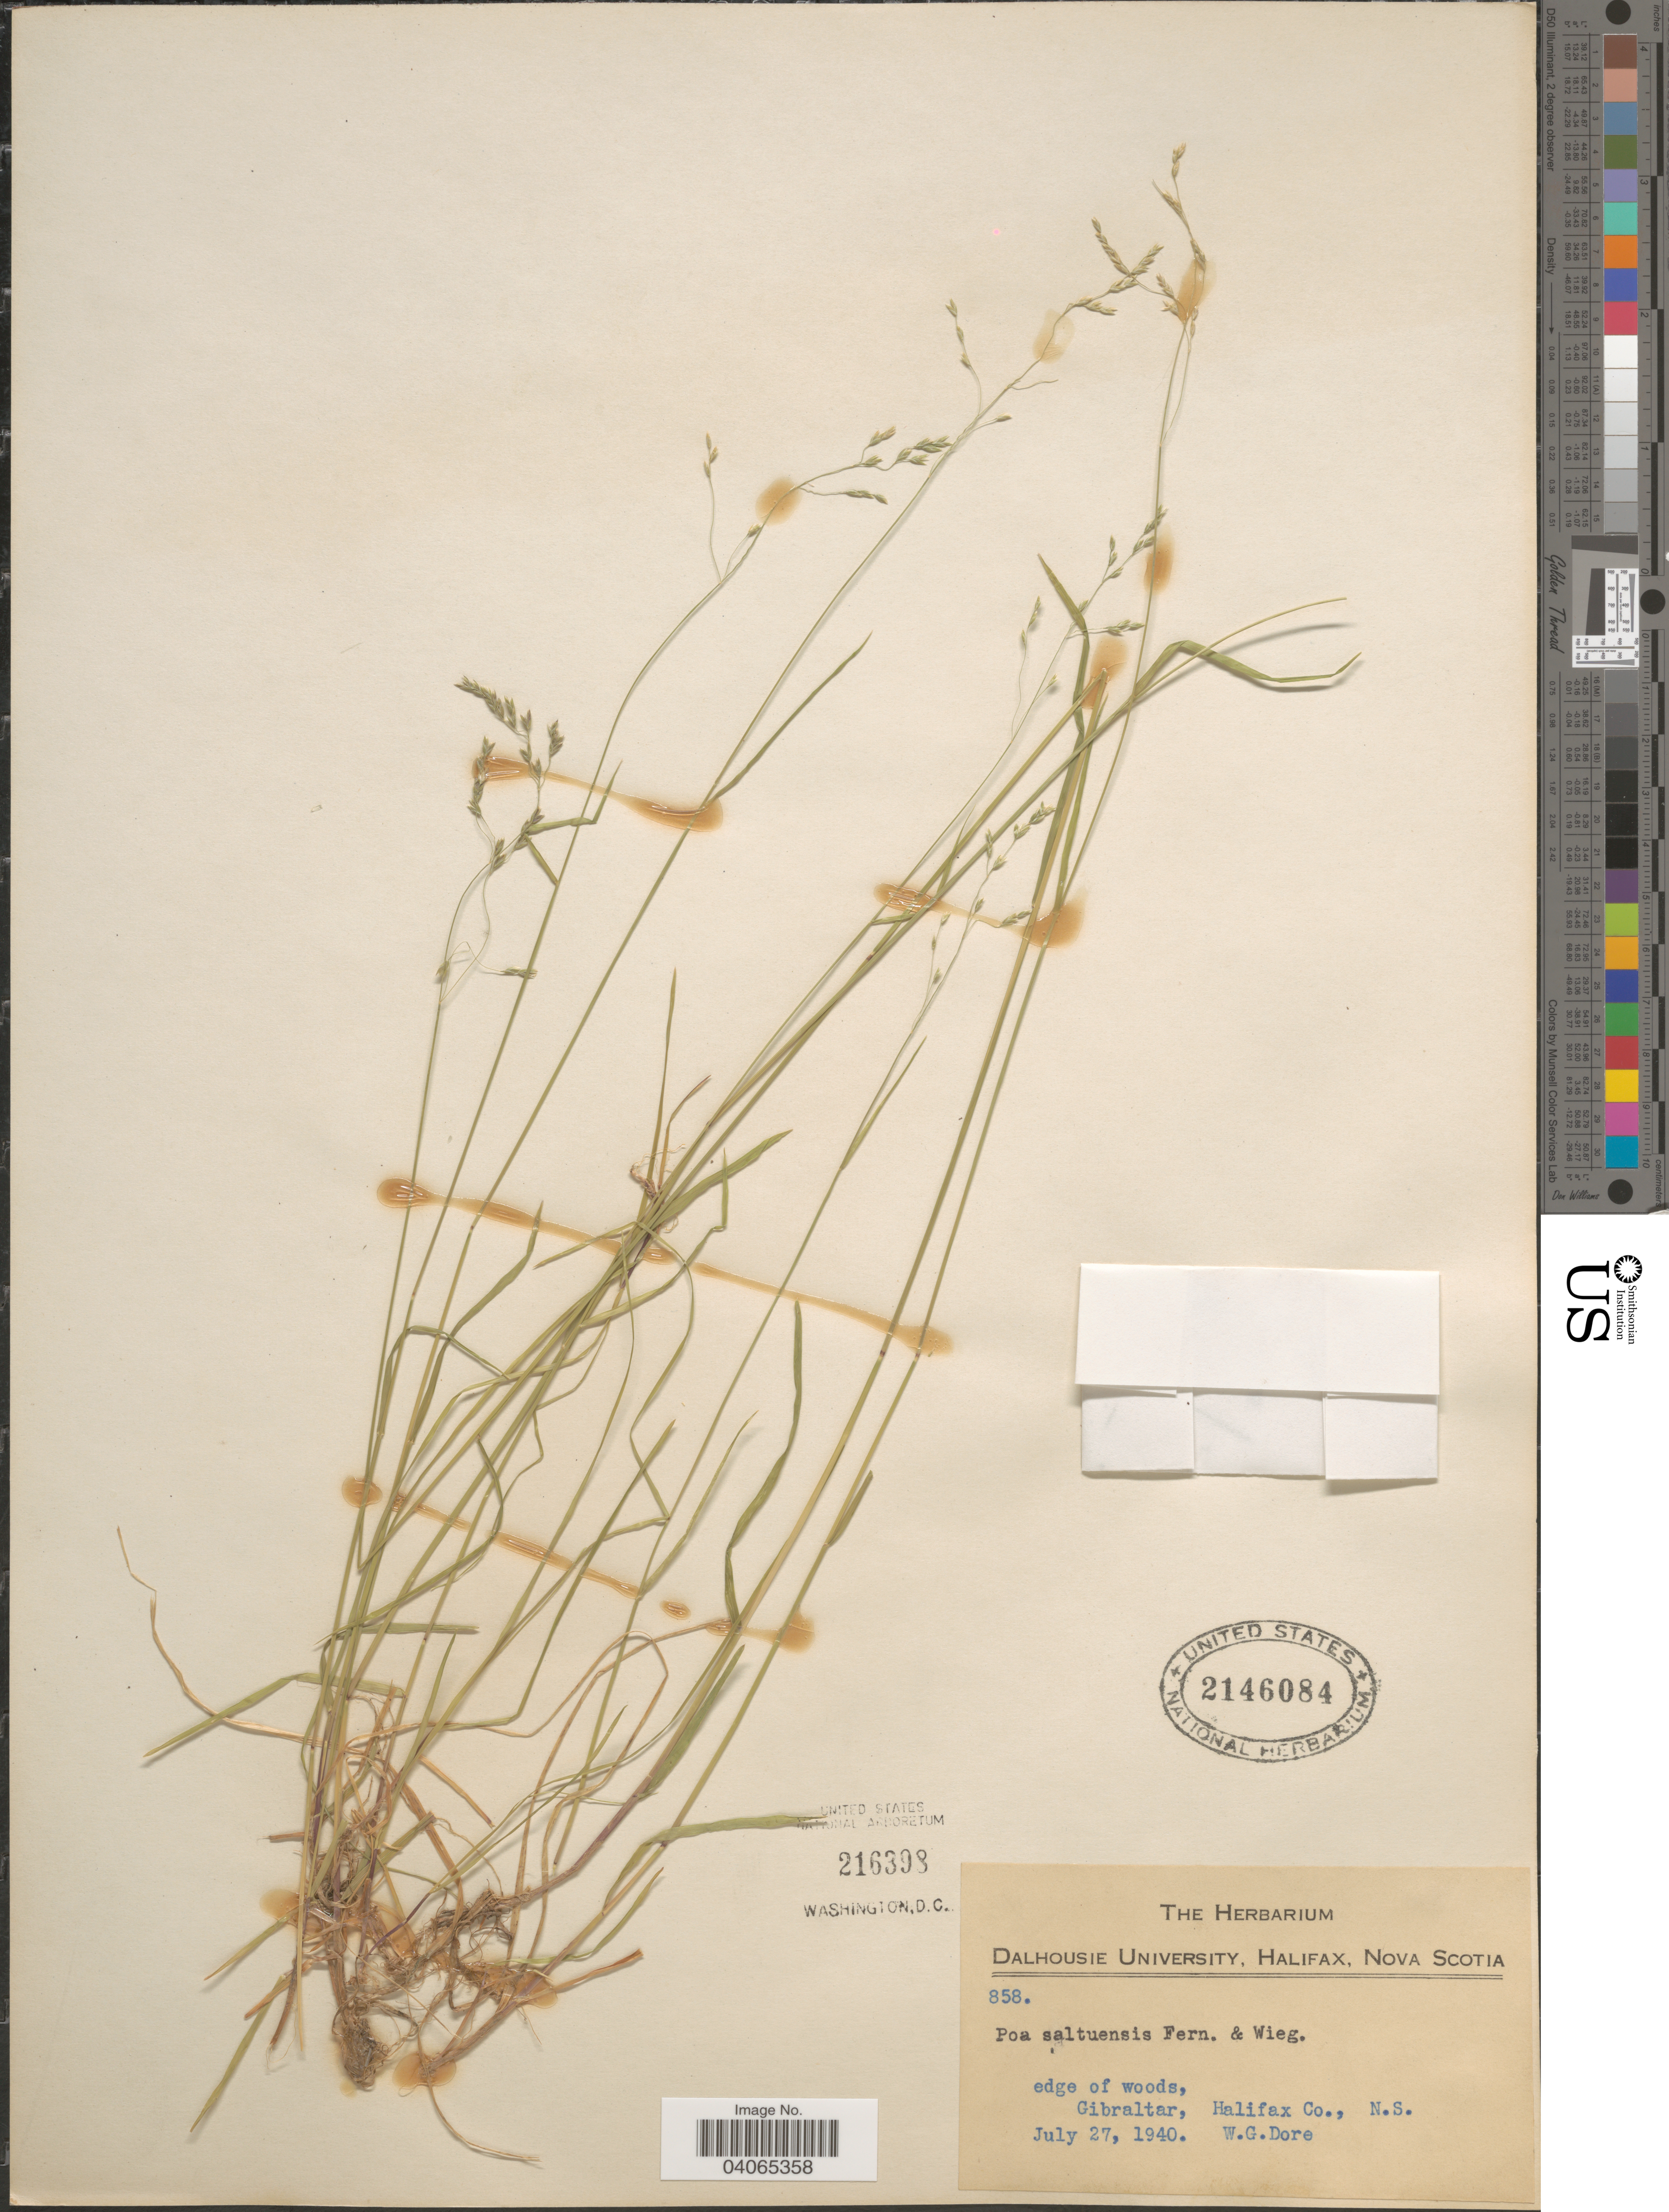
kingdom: Plantae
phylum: Tracheophyta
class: Liliopsida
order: Poales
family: Poaceae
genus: Poa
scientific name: Poa saltuensis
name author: Fernald & Wiegand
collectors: W. Dore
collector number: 858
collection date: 1940-07-27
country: Canada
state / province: Nova Scotia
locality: Edge of woods, Gibraltar, Halifax Co.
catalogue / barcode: US 2146084